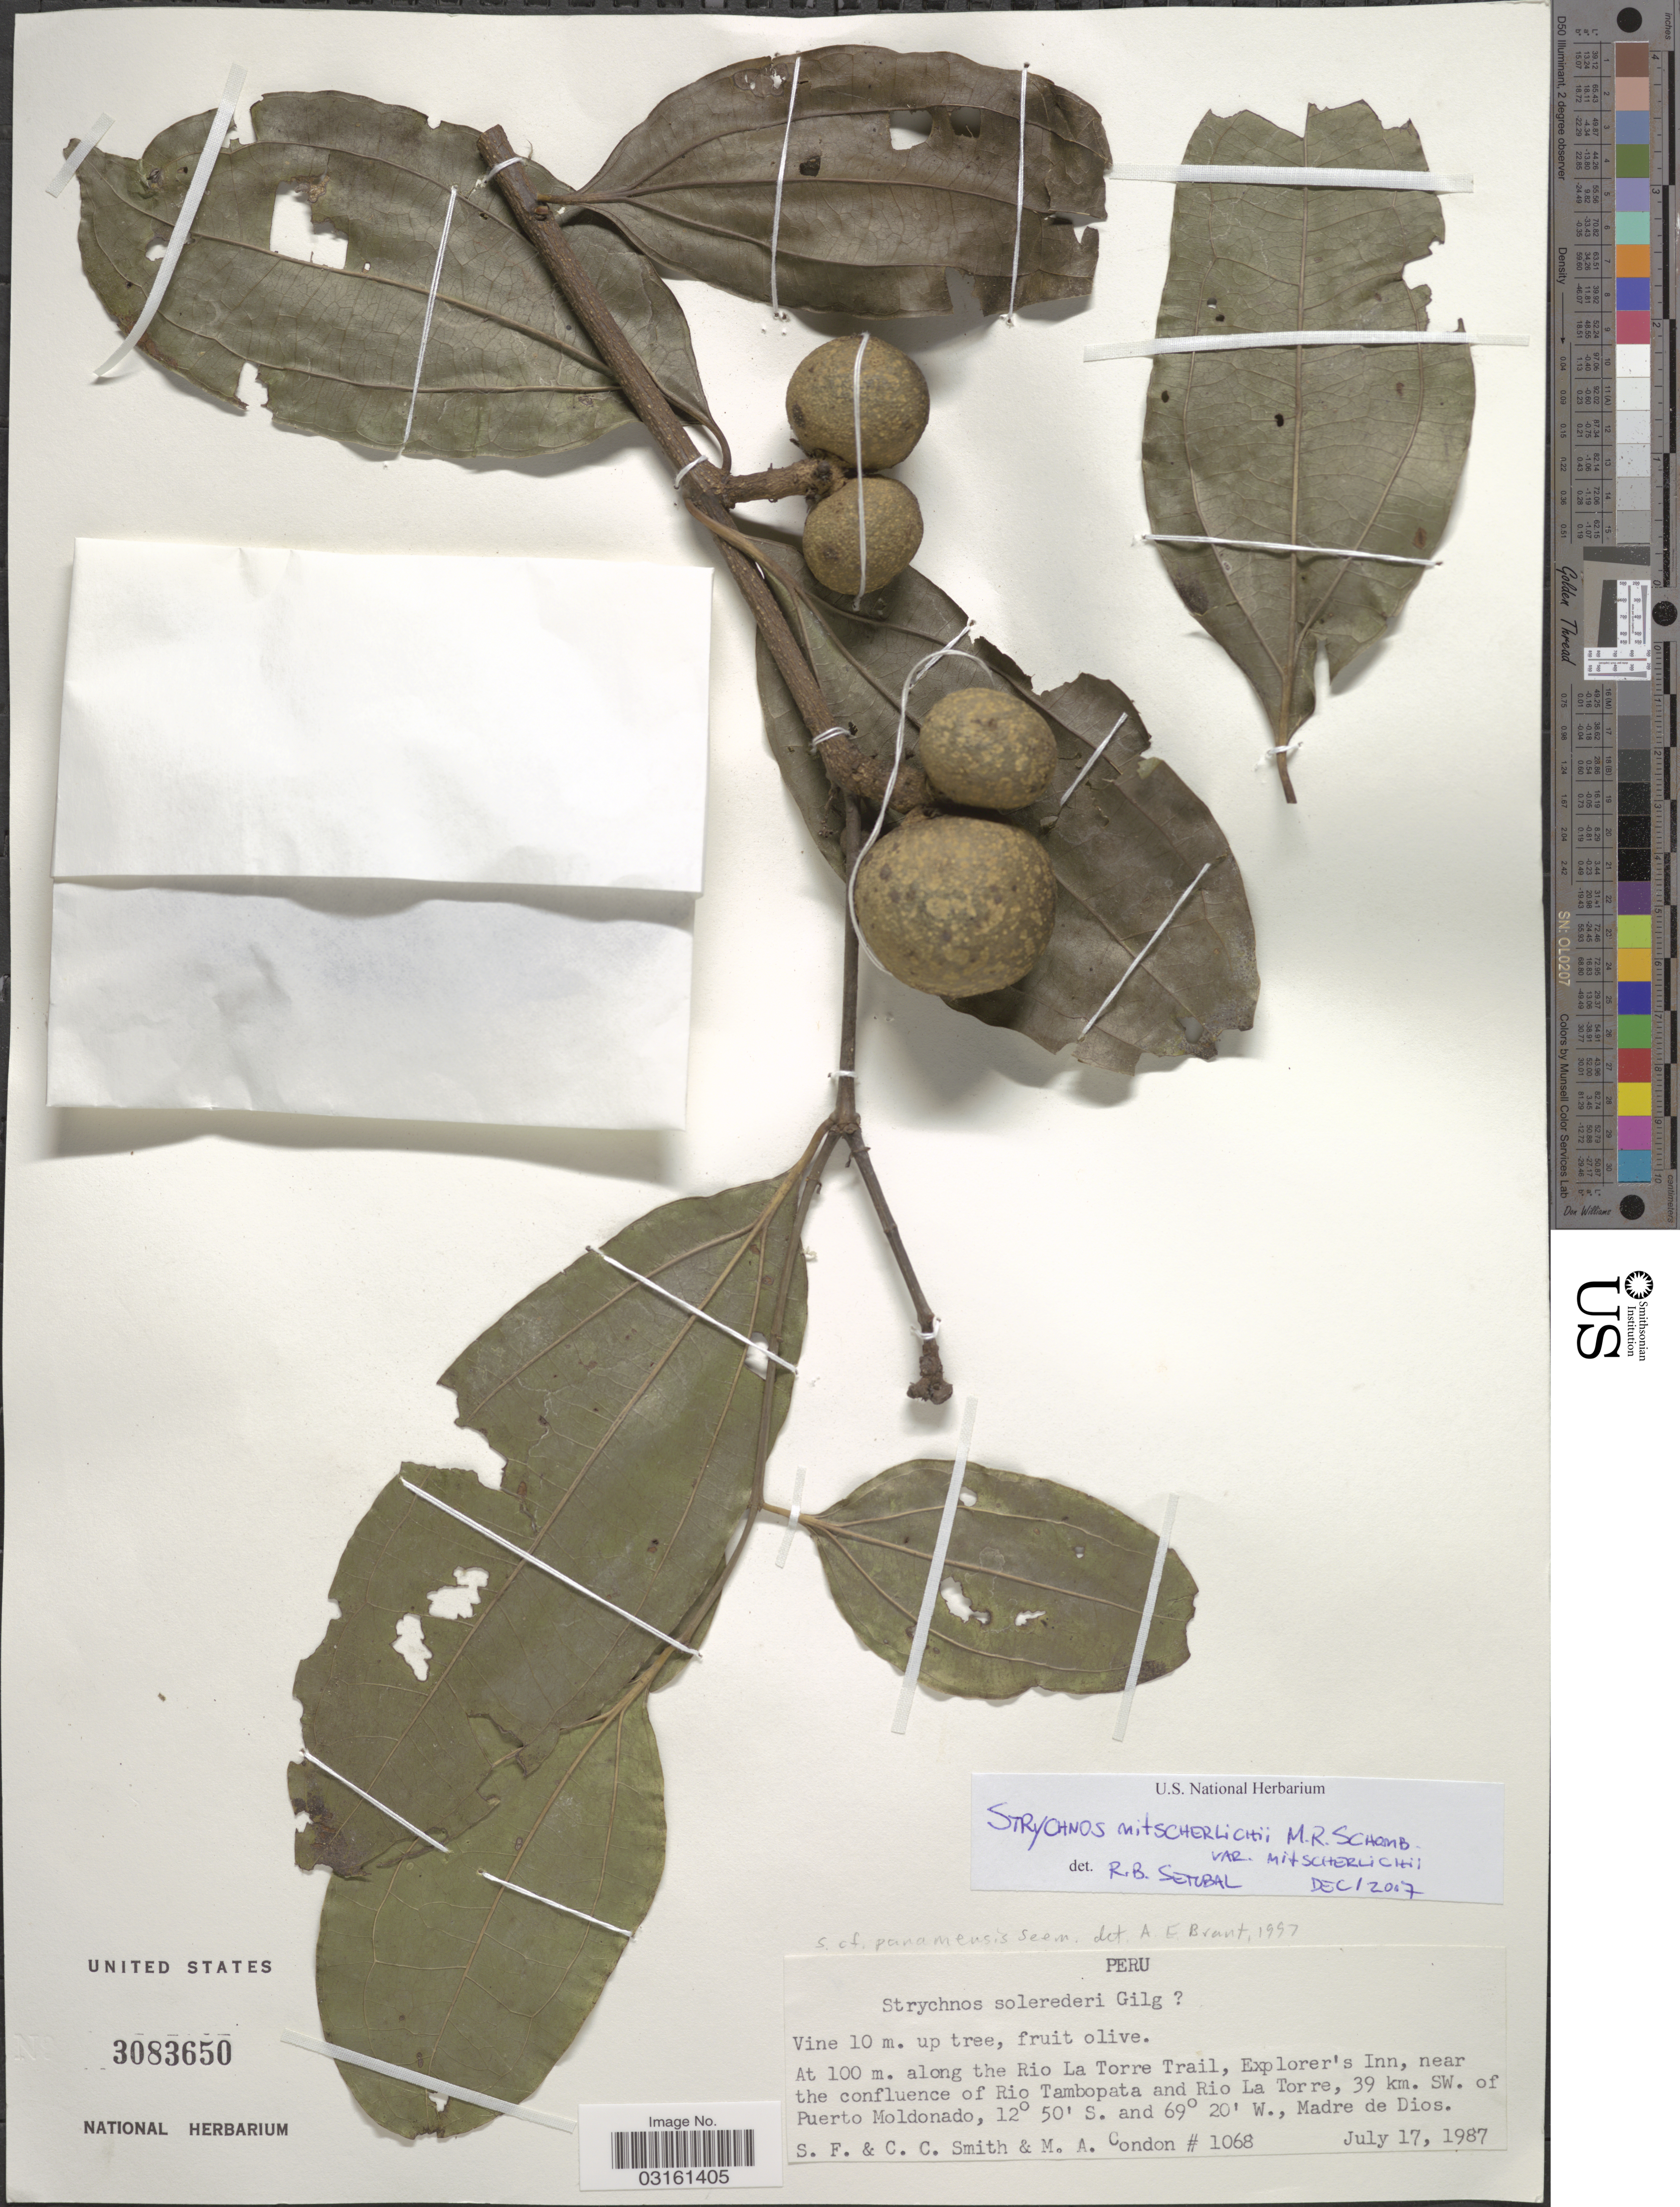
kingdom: Plantae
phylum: Tracheophyta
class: Magnoliopsida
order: Gentianales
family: Loganiaceae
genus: Strychnos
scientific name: Strychnos mitscherlichii var. mitscherlichii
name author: M.R. Schomb.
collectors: S.F. Smith, C. C. Smith & M. Condon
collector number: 1068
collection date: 1987-07-17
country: Peru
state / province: Madre de Dios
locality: At 100 m. along the Rio La Torre Trail, Explorer's Inn, near the confluence of Rio Tambopata and Rio La Torre, 39 km. SW. of Puerto Moldonado.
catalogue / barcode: US 3083650